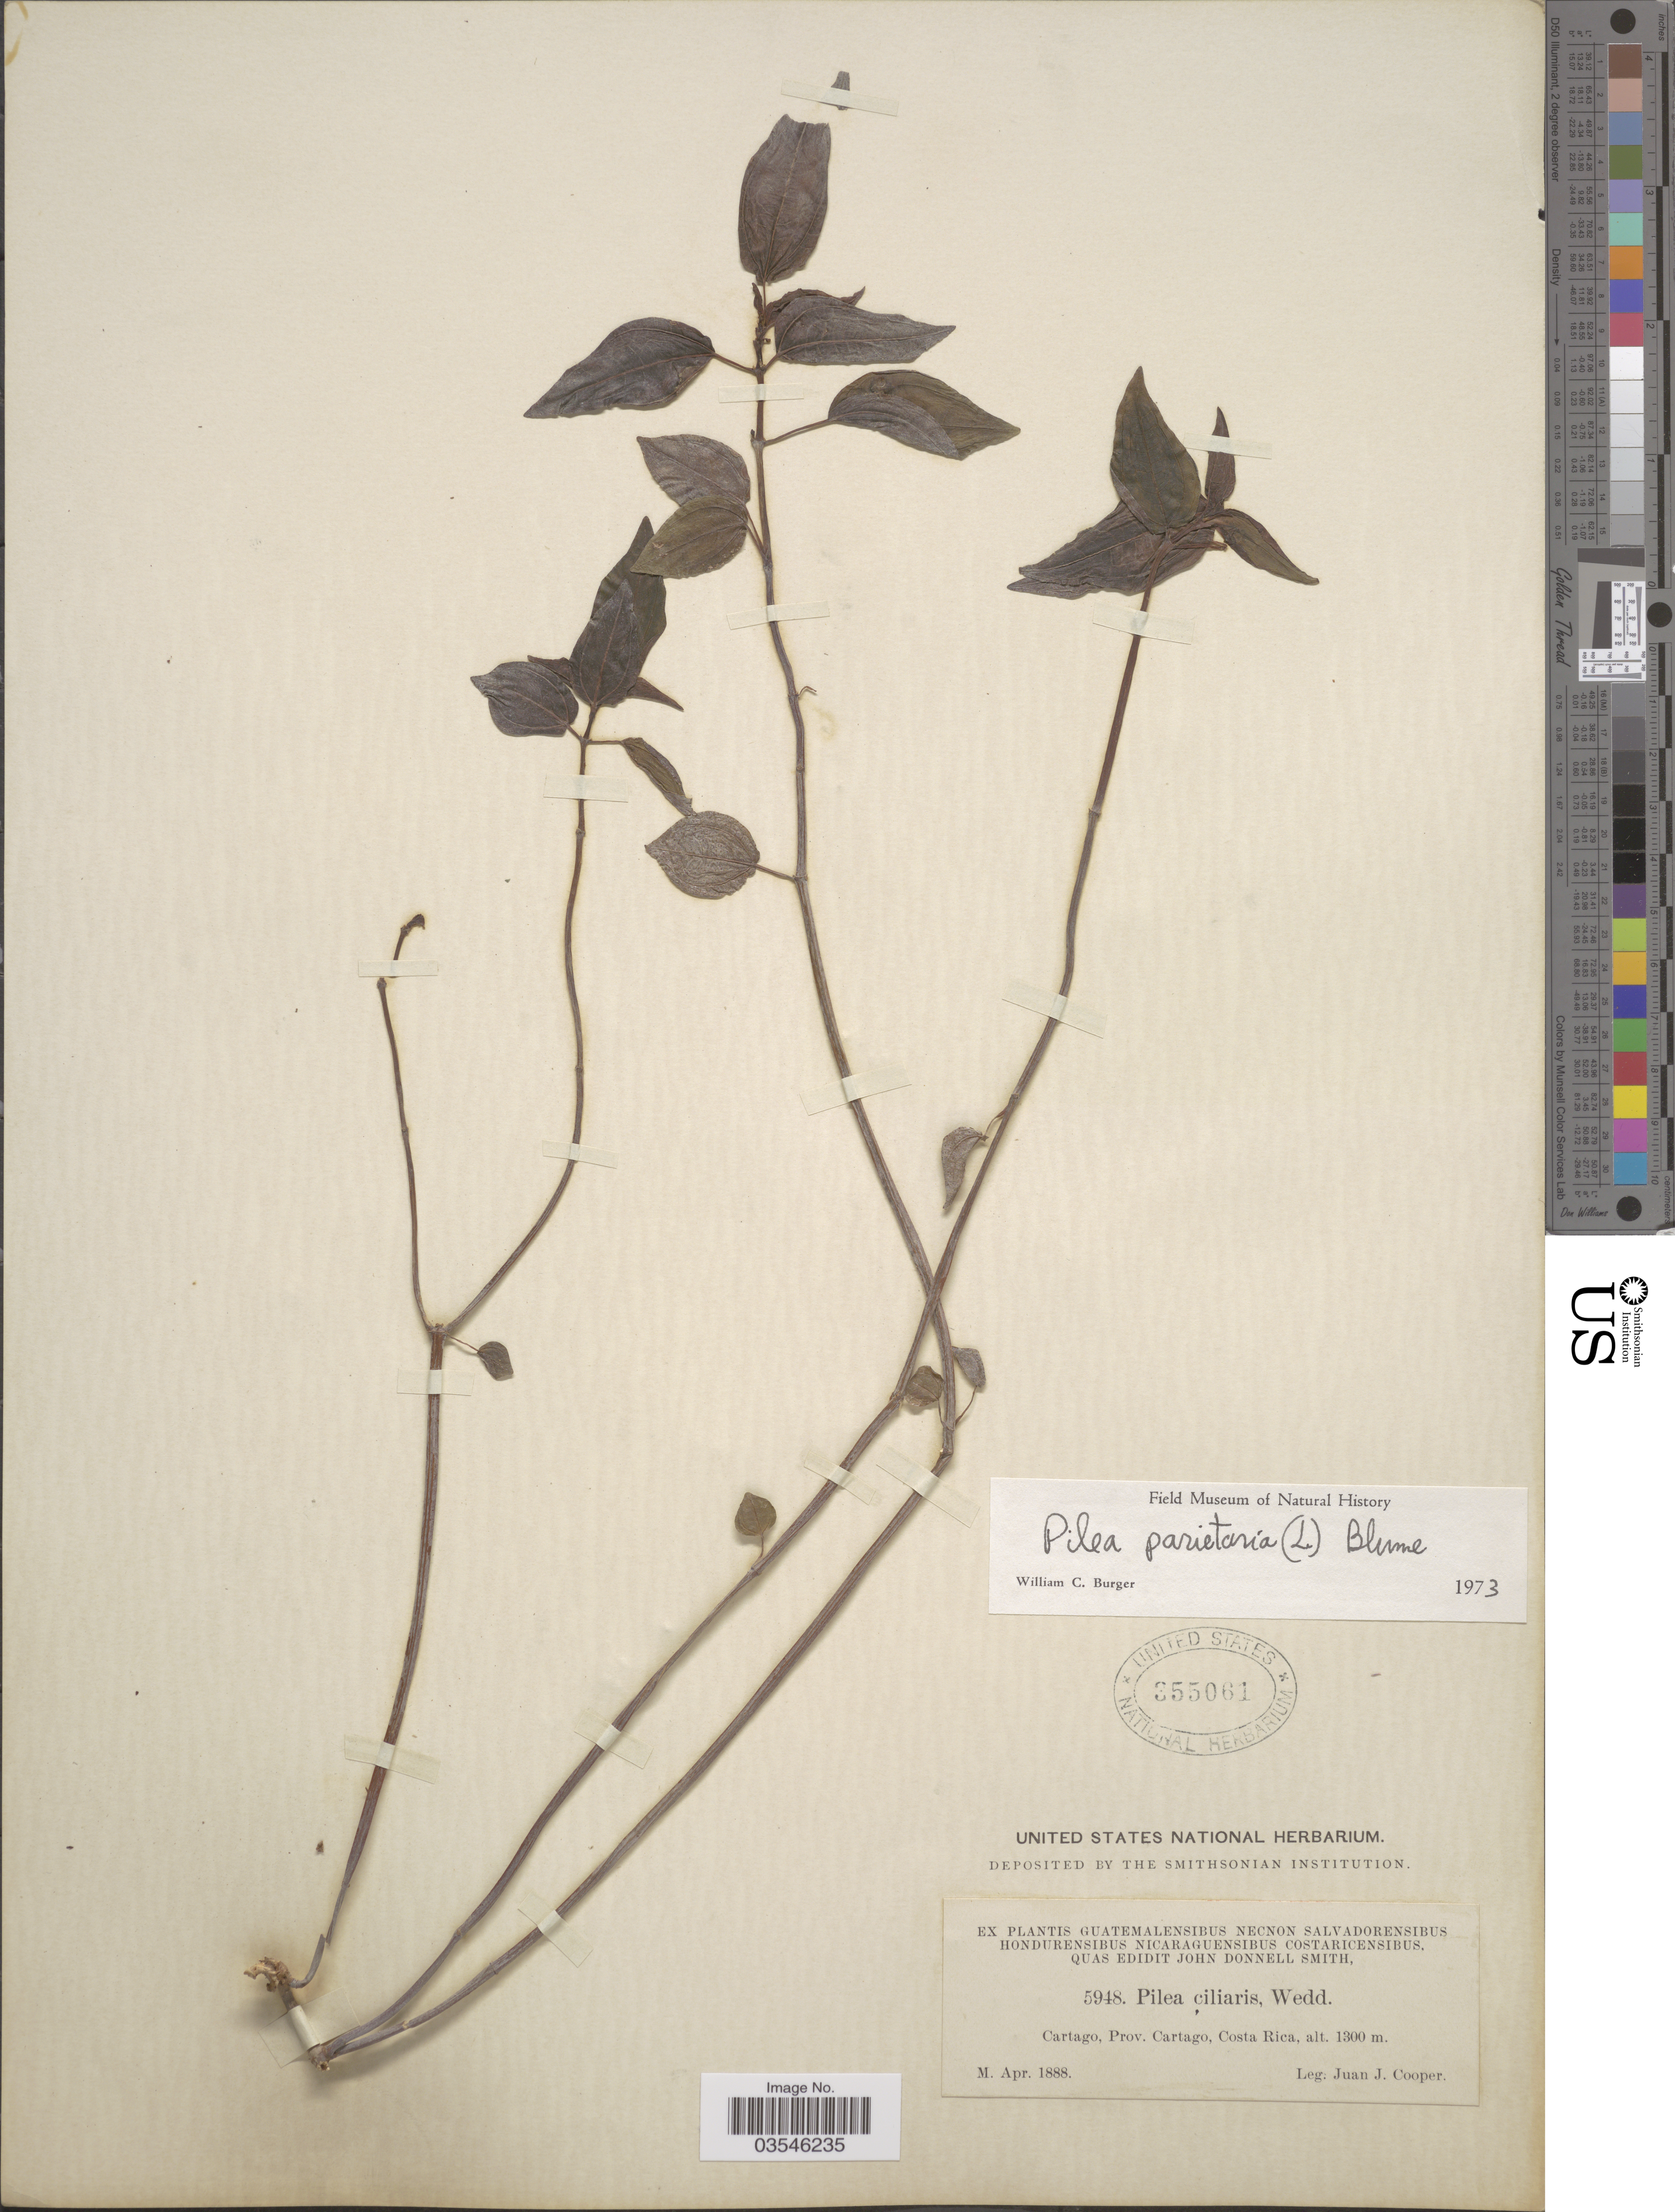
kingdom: Plantae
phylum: Tracheophyta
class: Magnoliopsida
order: Rosales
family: Urticaceae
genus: Pilea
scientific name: Pilea parietaria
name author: (L.) Blume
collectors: J. J. Cooper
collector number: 5948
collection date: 1888-04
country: Costa Rica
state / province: Cartago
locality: Cartago.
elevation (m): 1300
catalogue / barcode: US 355061